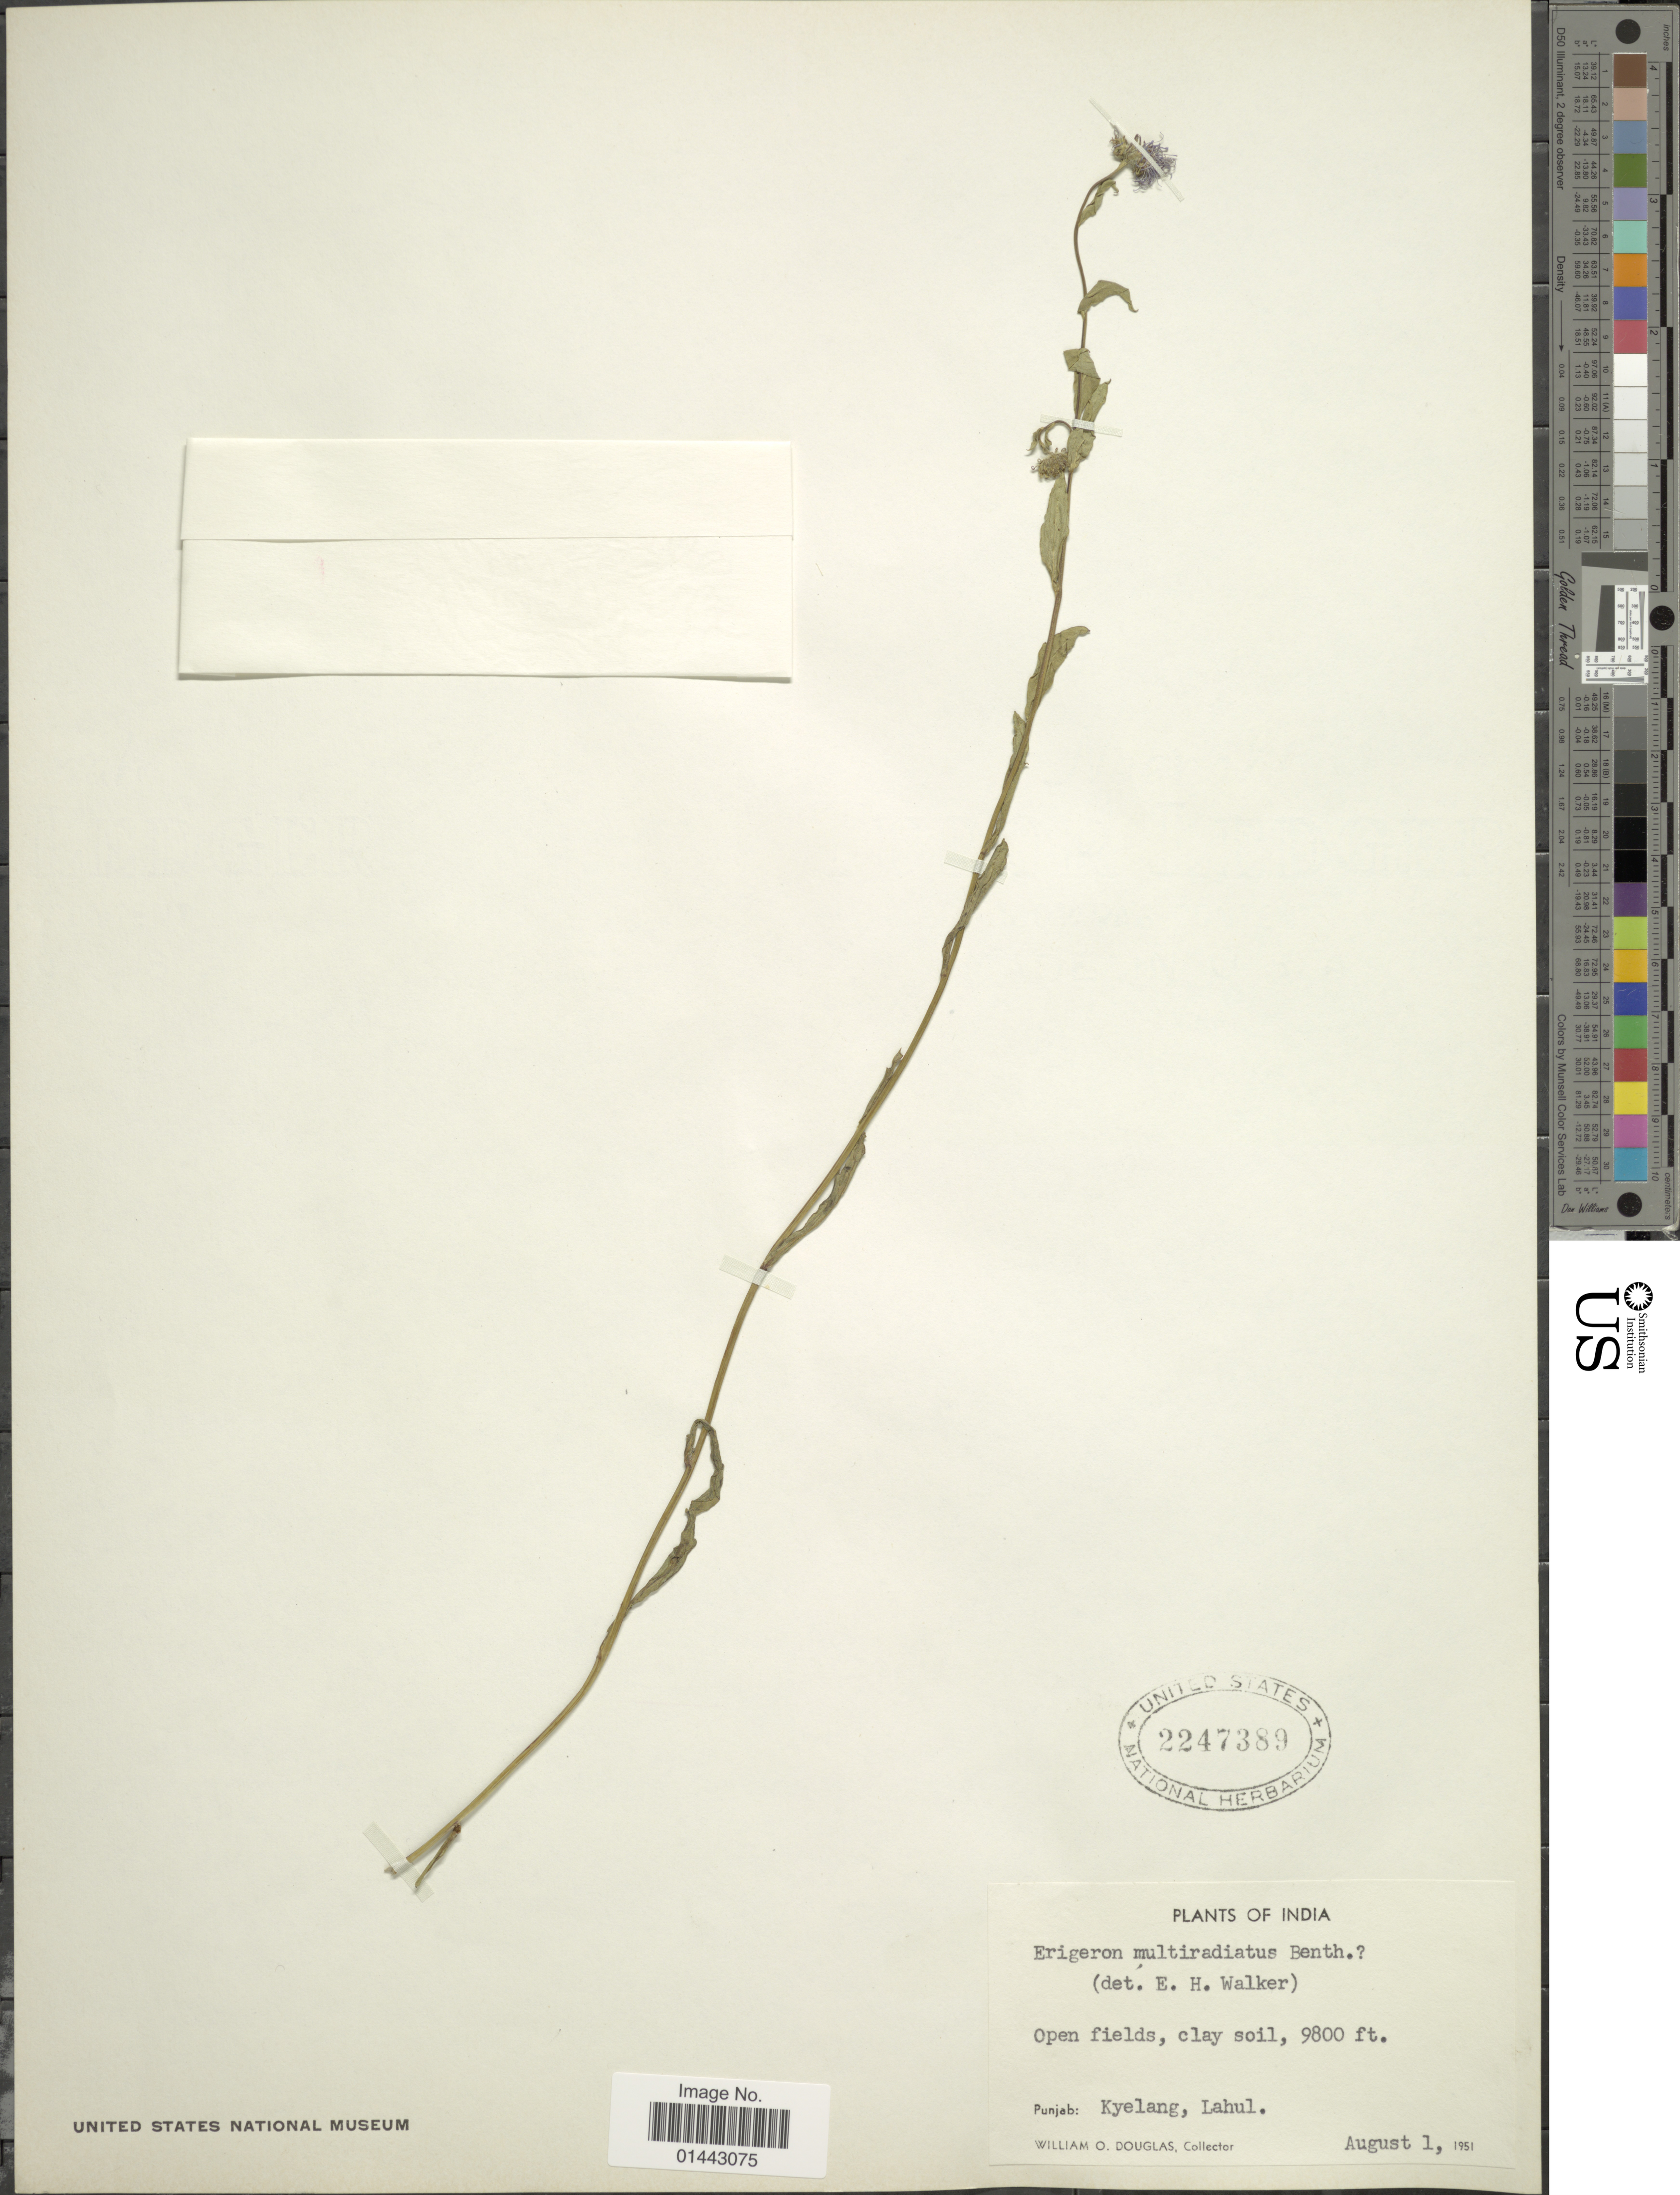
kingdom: Plantae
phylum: Tracheophyta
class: Magnoliopsida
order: Asterales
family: Asteraceae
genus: Erigeron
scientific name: Erigeron multiradiatus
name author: (Lindl. ex DC.) Benth. ex C.B. Clarke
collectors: W. Douglas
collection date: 1951-08-01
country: India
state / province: Punjab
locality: Open fields, Kyelang, Lahul.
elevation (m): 2987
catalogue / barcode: US 2247389